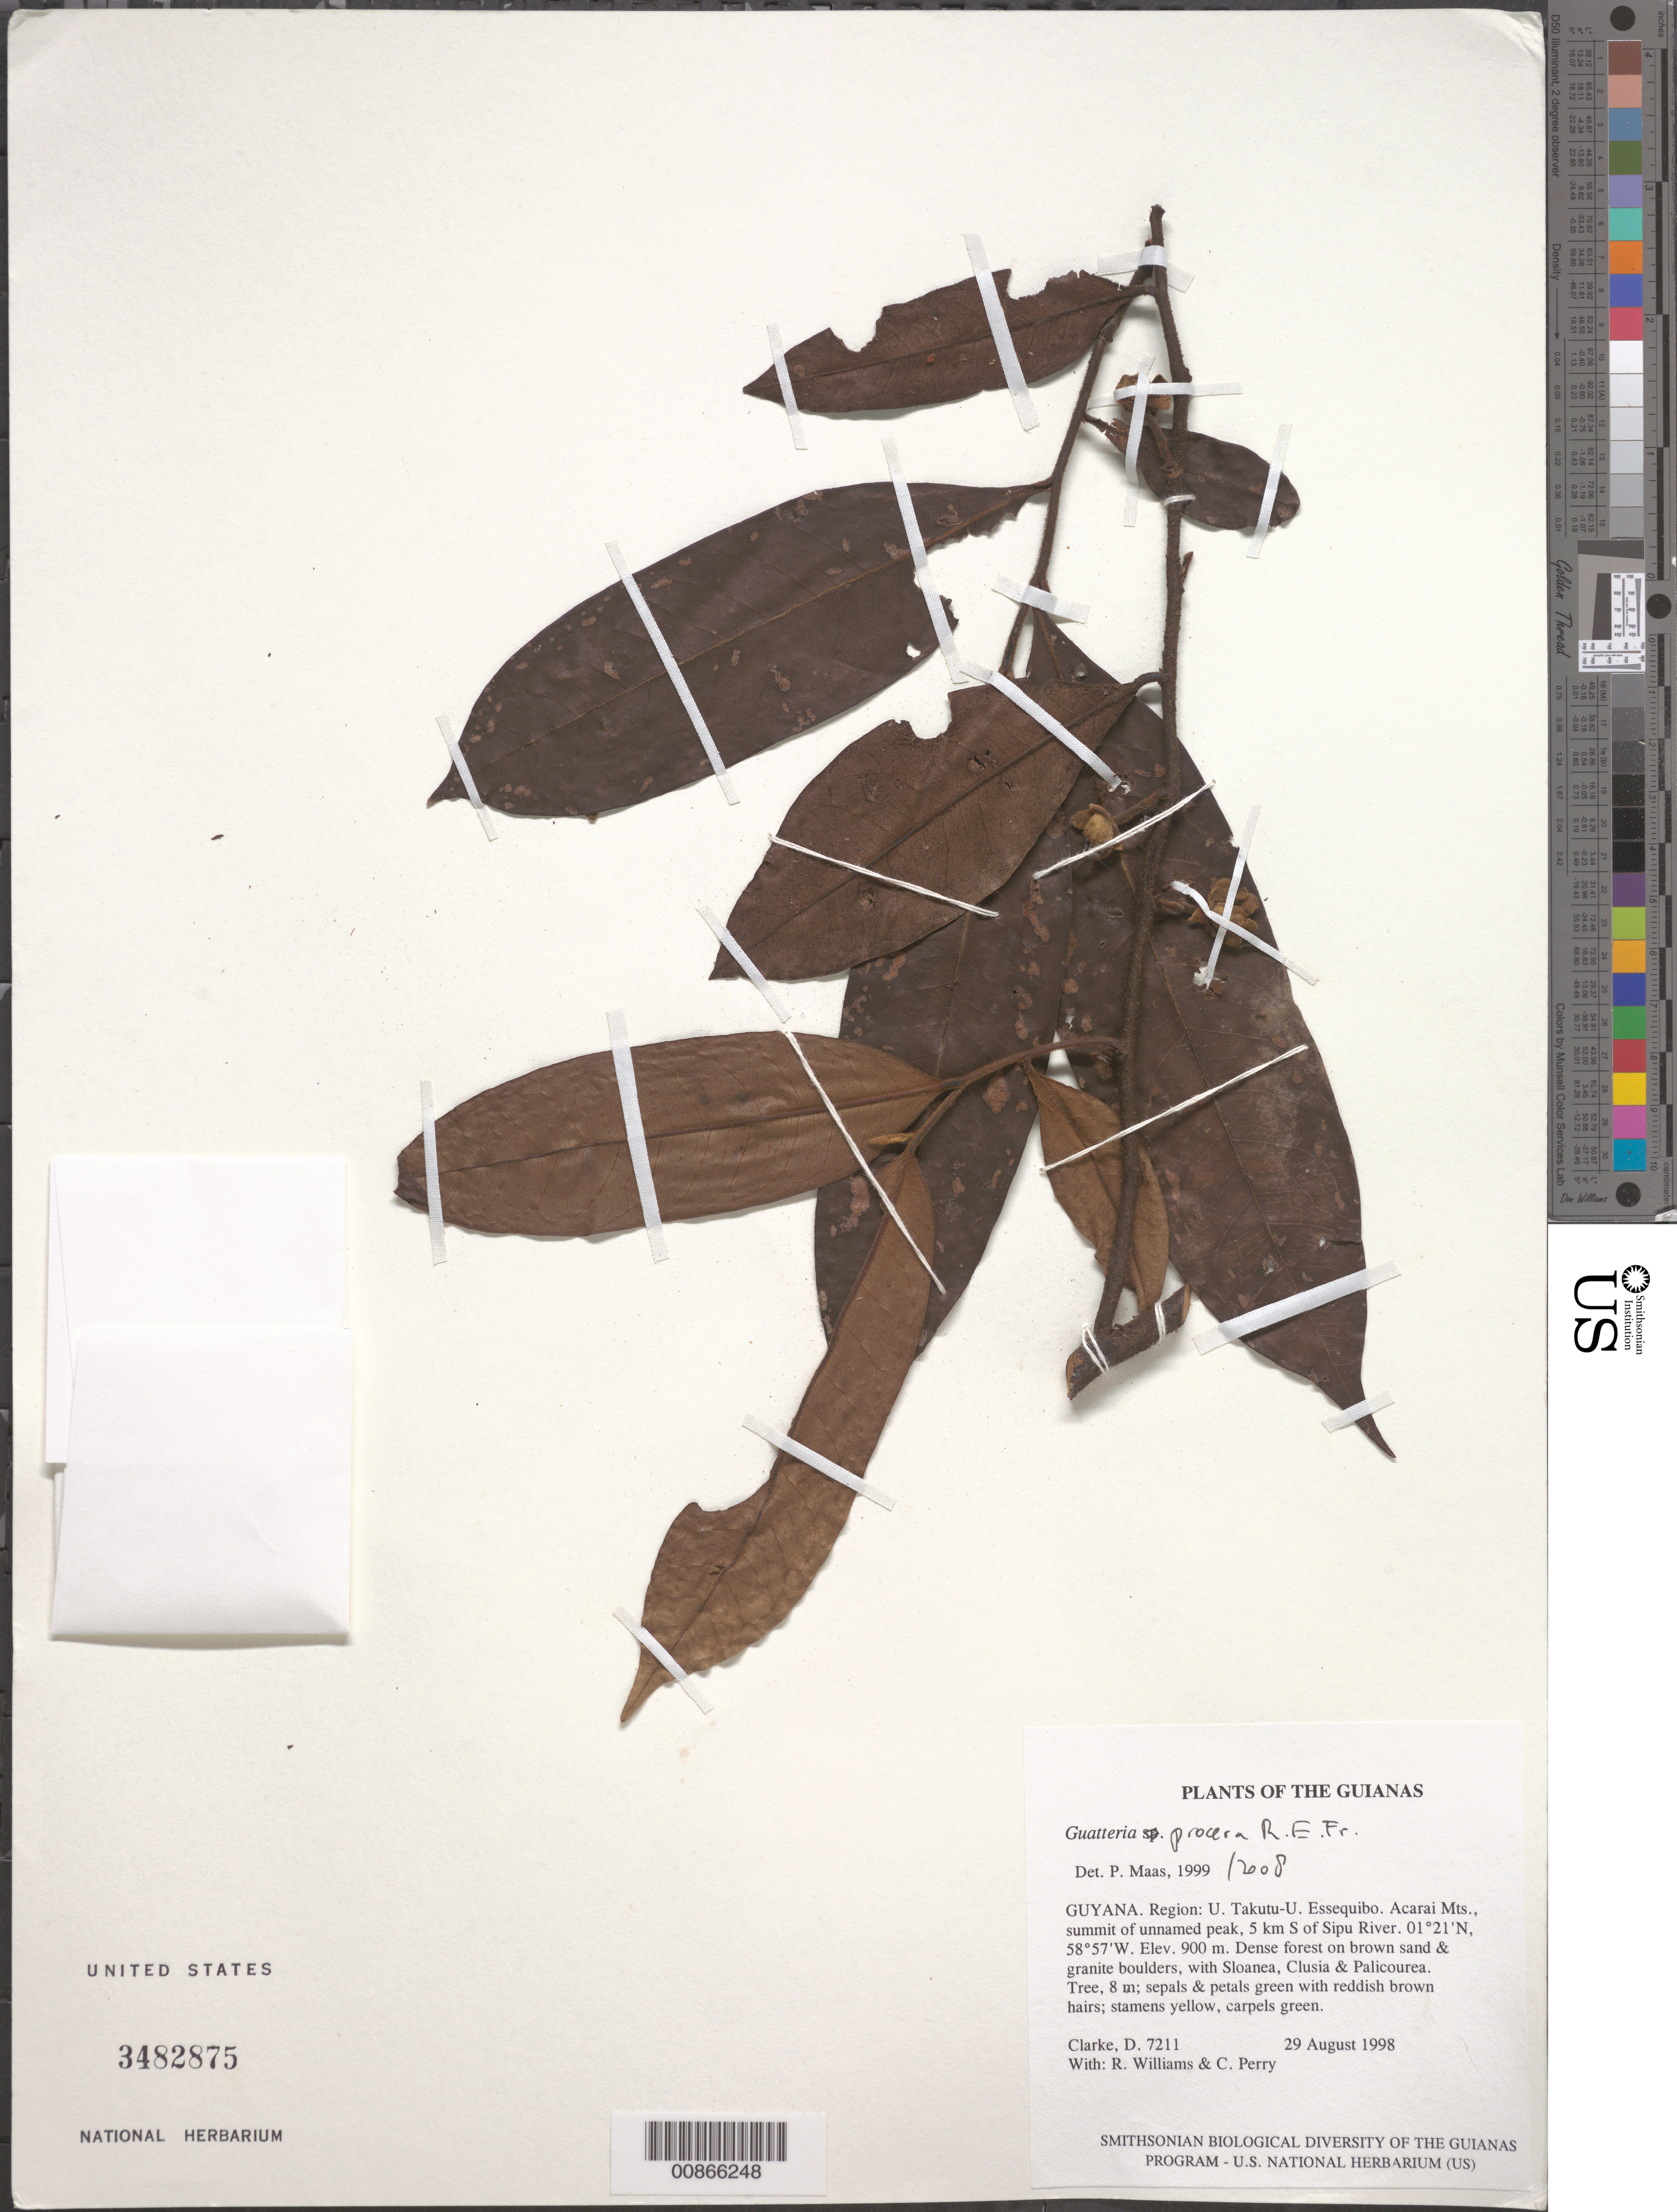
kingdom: Plantae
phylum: Tracheophyta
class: Magnoliopsida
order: Magnoliales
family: Annonaceae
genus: Guatteria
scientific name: Guatteria procera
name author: R.E. Fr.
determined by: Maas, Paul J.; Maas, H.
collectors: H. D. Clarke, R. Williams & C. Perry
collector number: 7211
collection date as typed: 29 August 1998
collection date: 1998-08-29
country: Guyana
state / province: U. Takutu-U. Essequibo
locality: Acarai Mts., summit of unnamed peak, 5 km S of Sipu River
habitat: Dense forest on brown sand & granite boulders, with Sloanea, Clusia & Palicourea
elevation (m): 900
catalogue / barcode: US 3482875